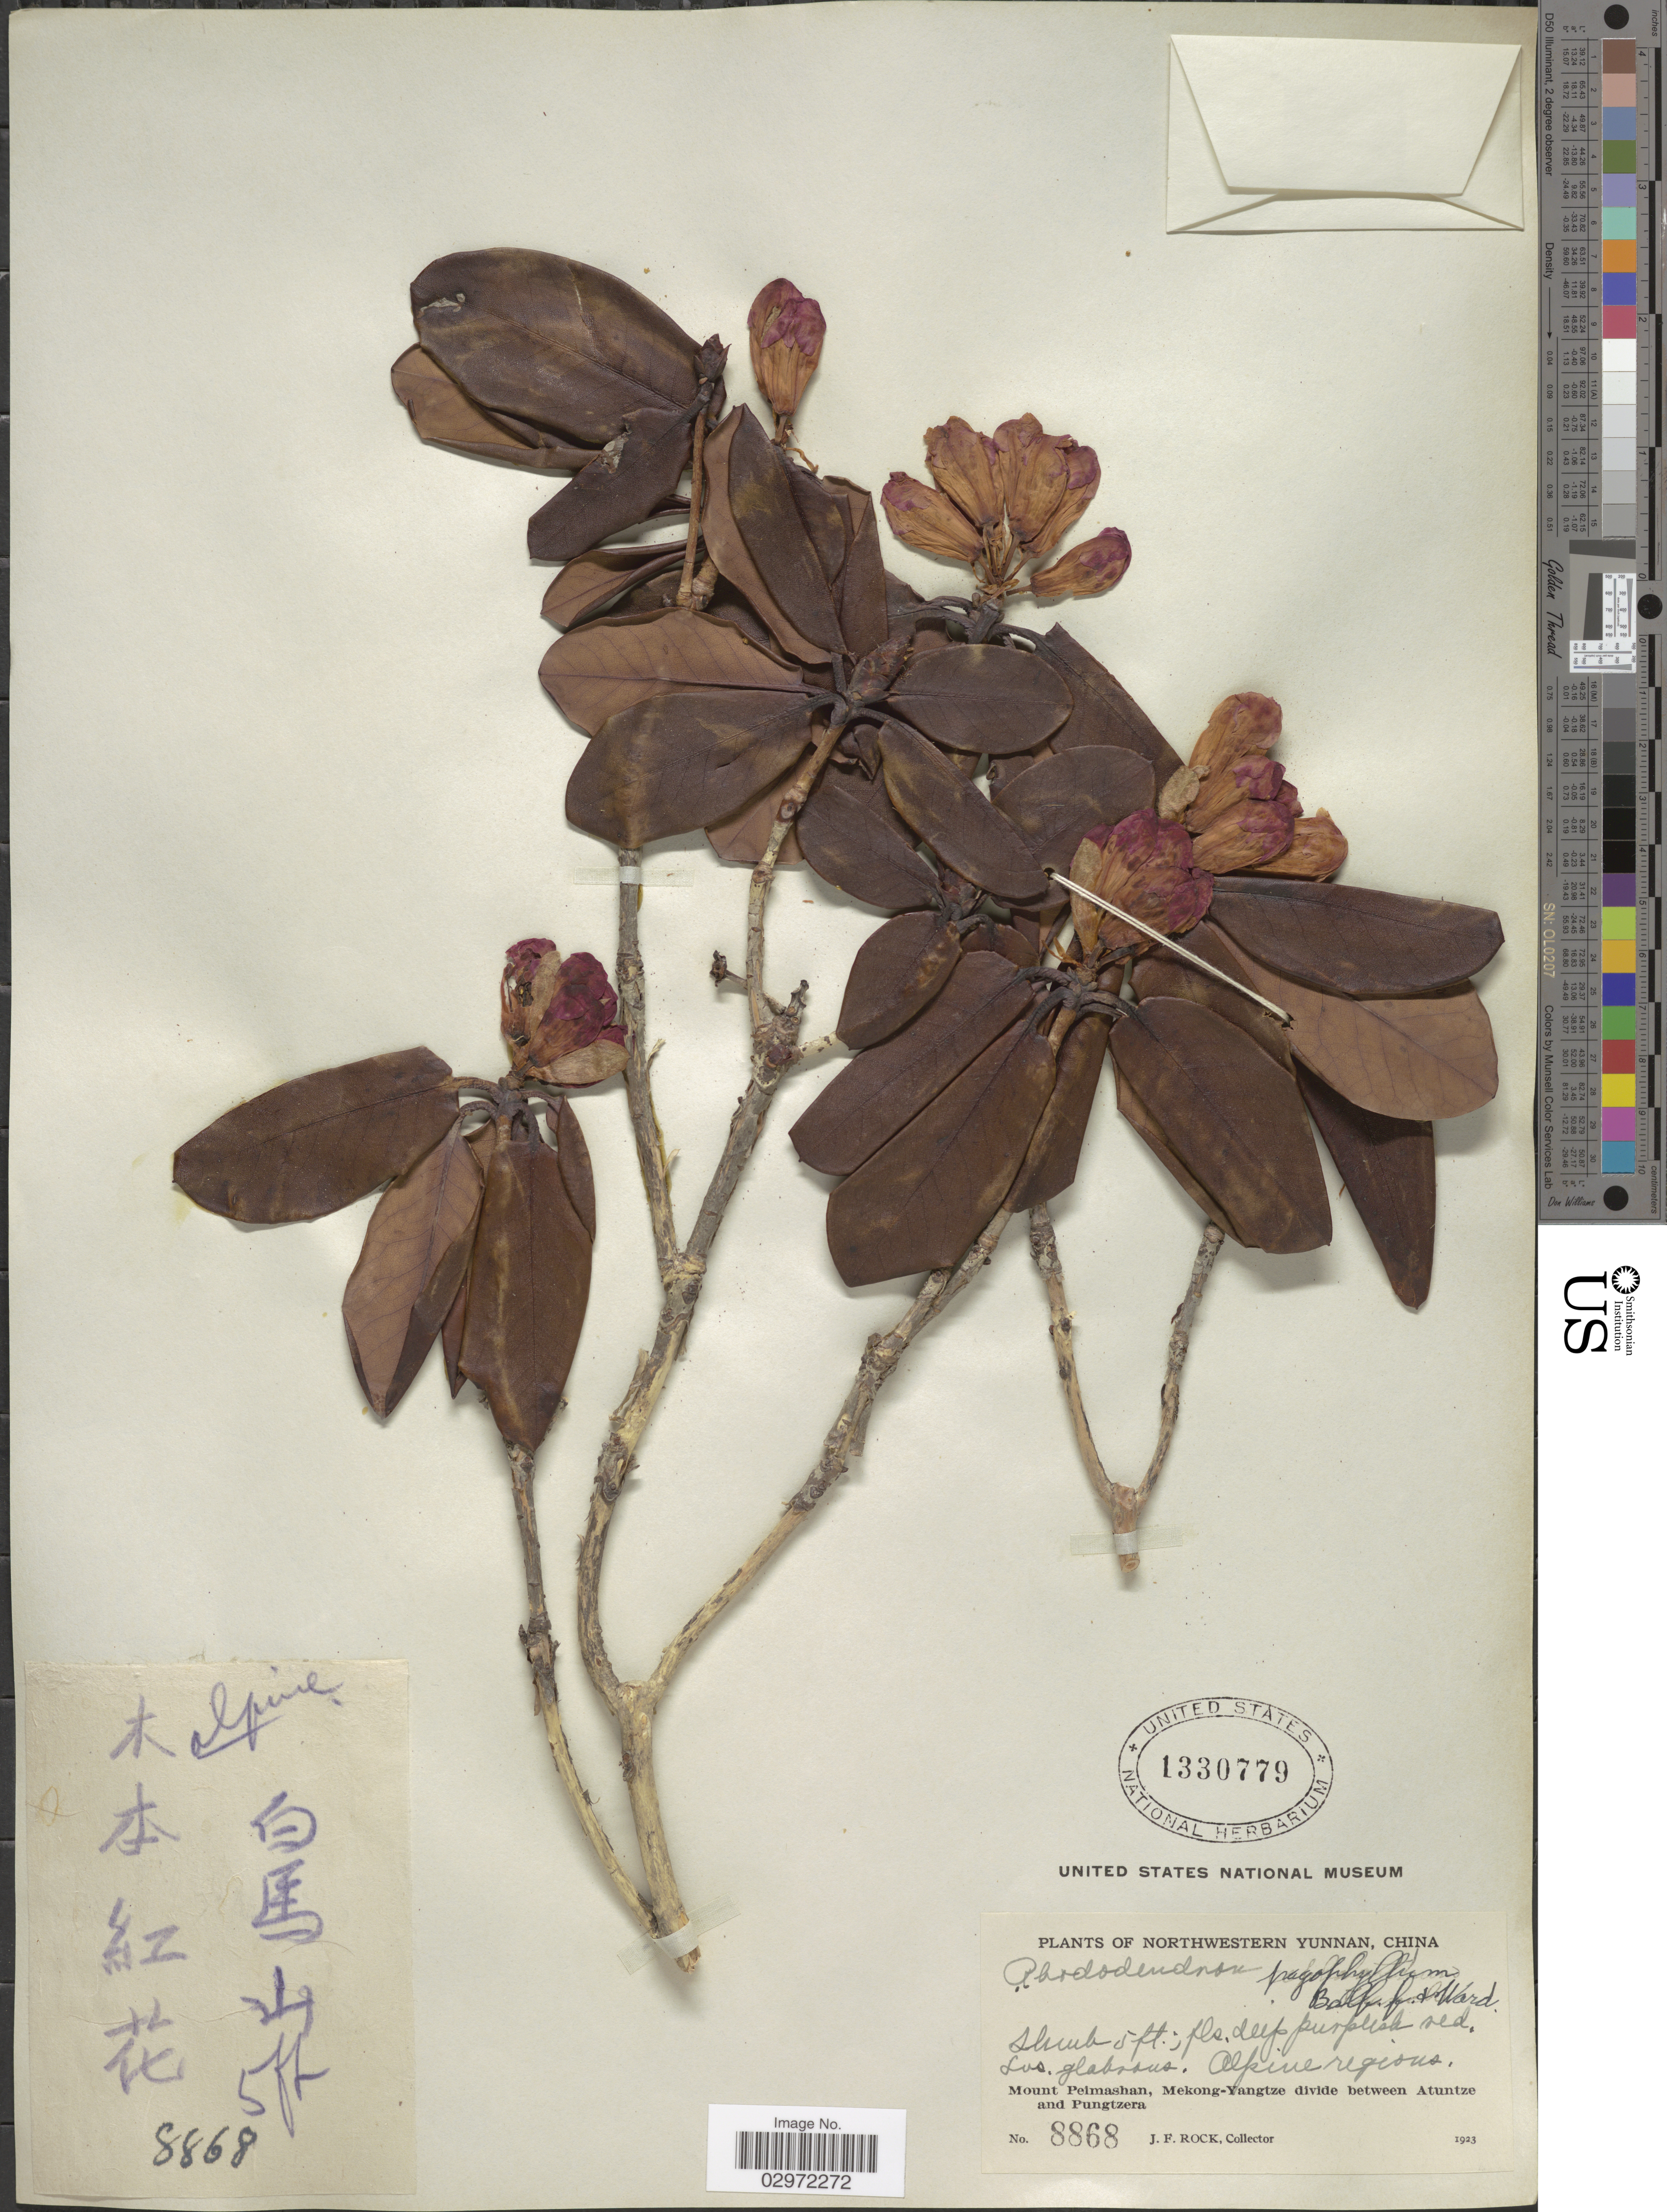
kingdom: Plantae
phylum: Tracheophyta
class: Magnoliopsida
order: Ericales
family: Ericaceae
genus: Rhododendron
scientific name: Rhododendron pagophilum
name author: Balf. f. & Kingdon-Ward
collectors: J. Rock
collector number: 8868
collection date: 1923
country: China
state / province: Yunnan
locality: Northwestern Yunnan, Mount Peimashan, Mekong-Yangtze divide between Atuntze and Pungtzera.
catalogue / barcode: US 1330779